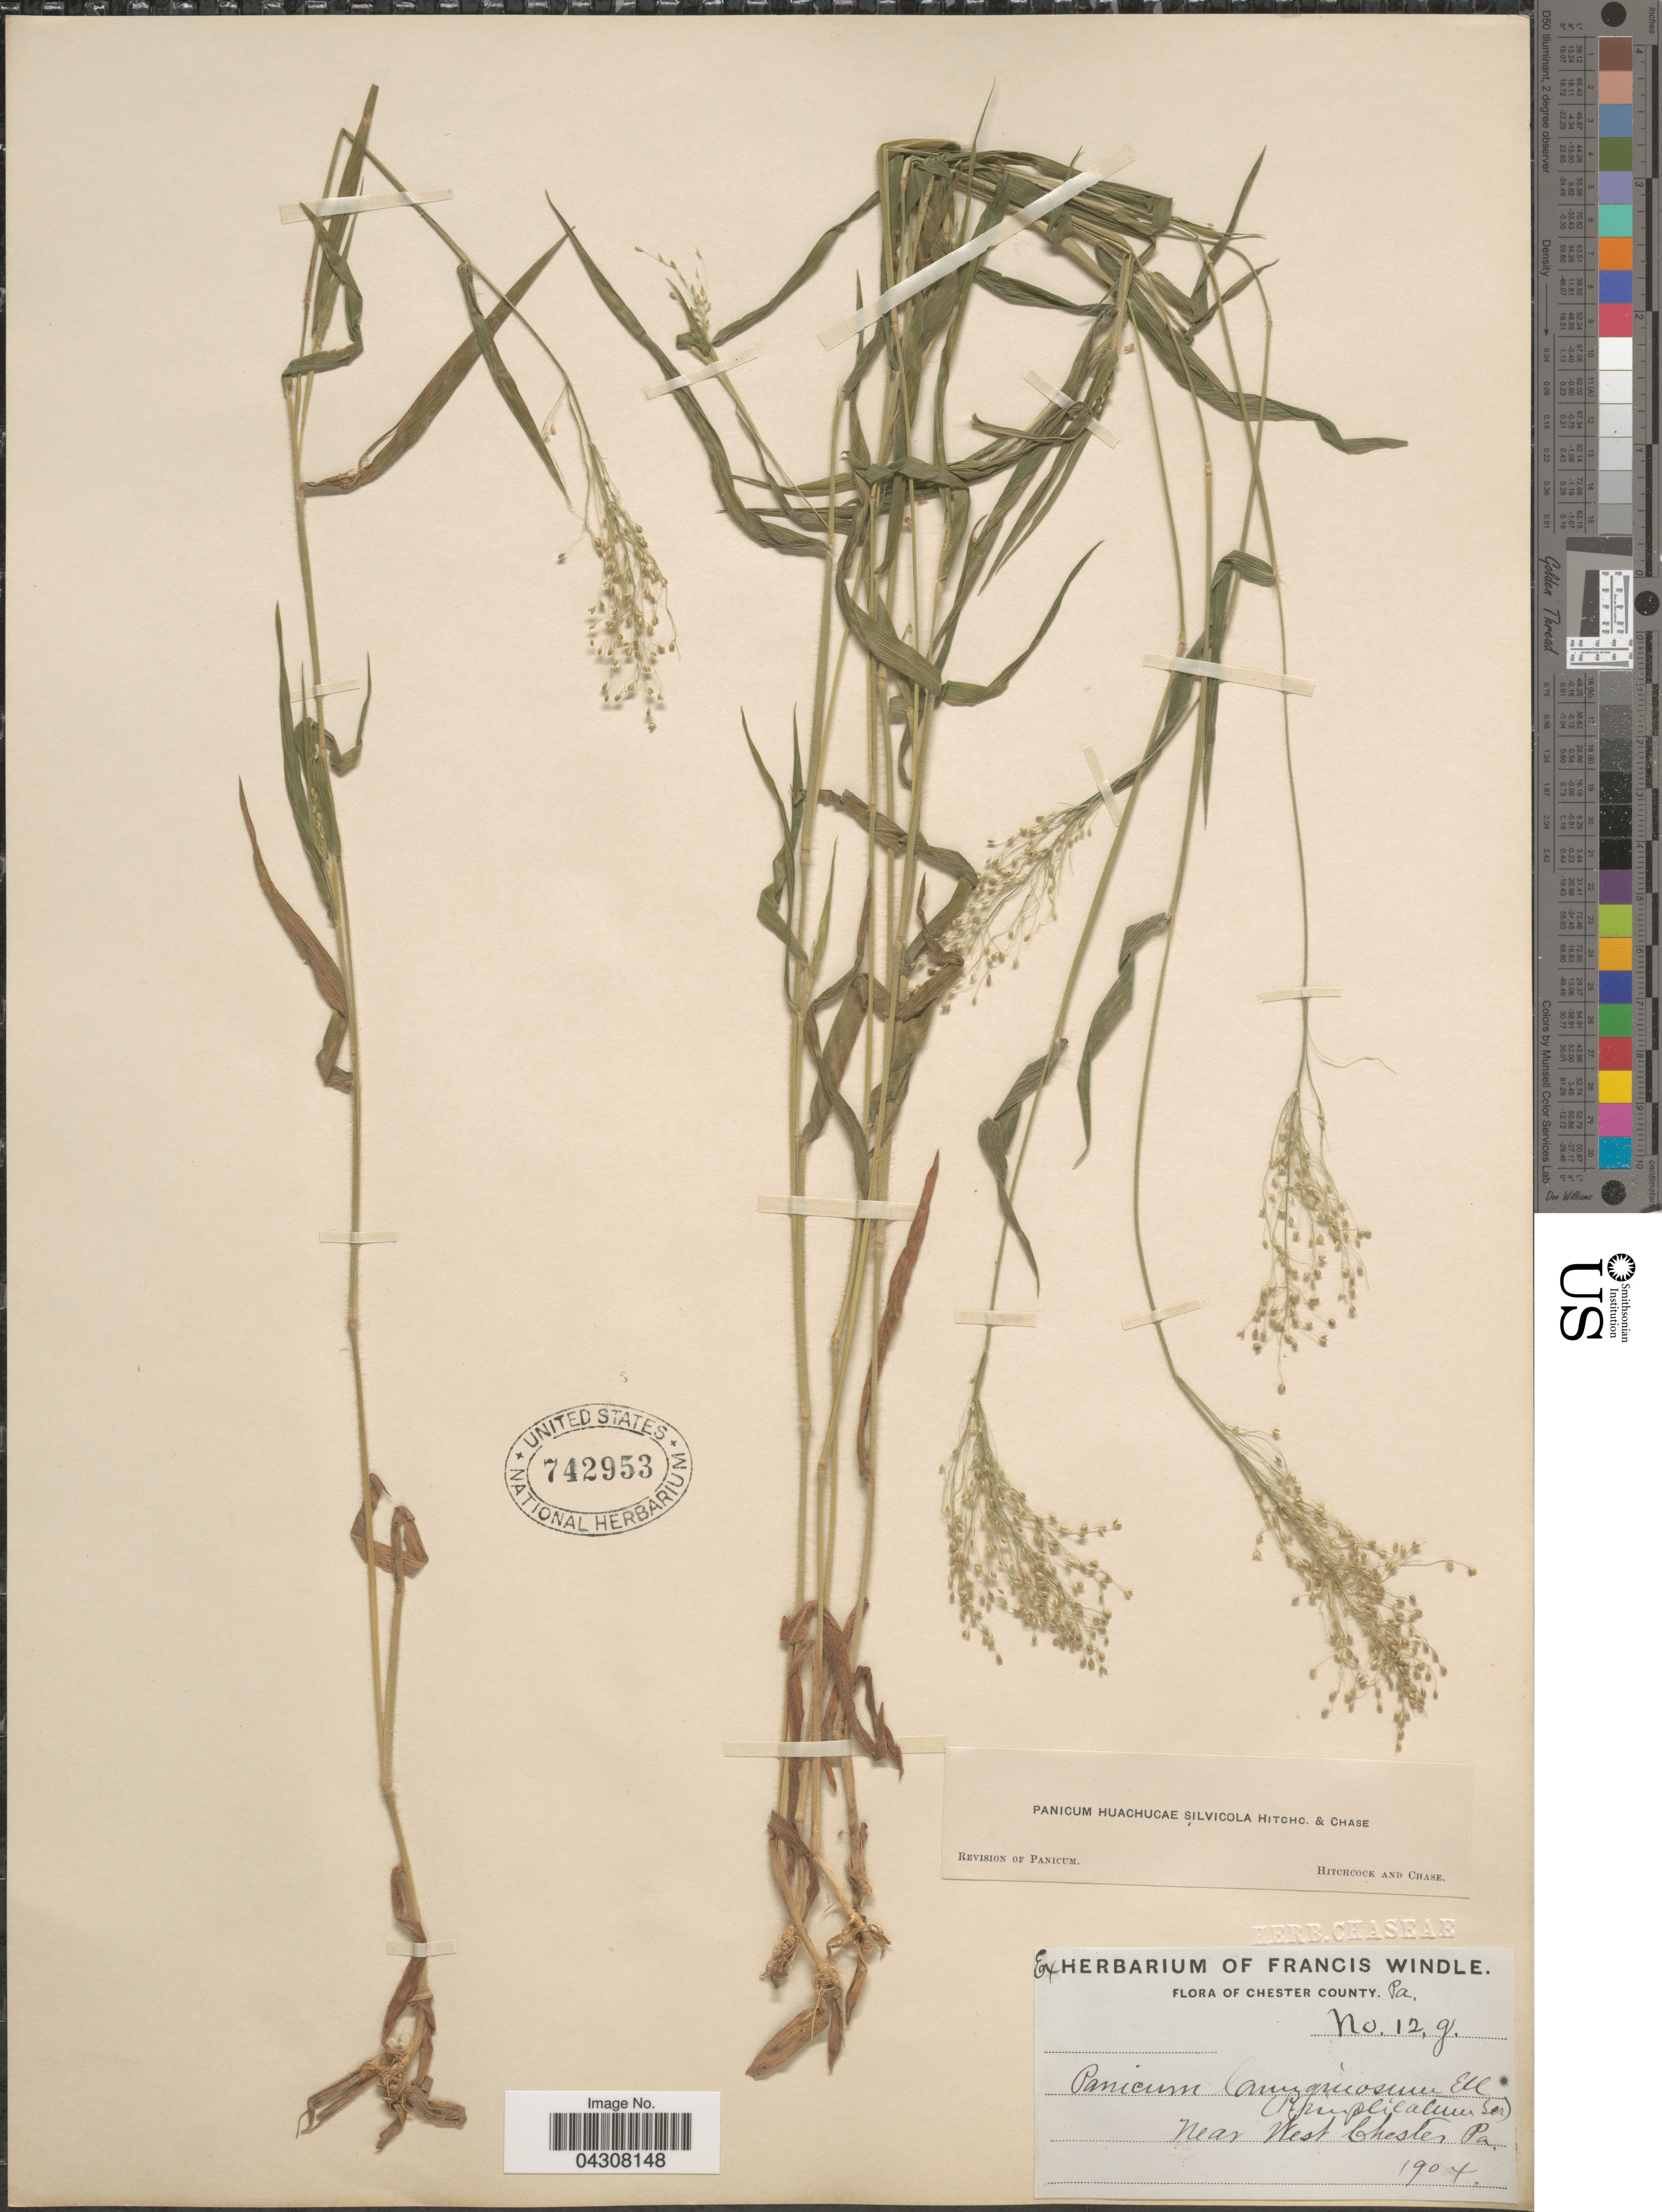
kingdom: Plantae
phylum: Tracheophyta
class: Liliopsida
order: Poales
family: Poaceae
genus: Dichanthelium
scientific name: Dichanthelium acuminatum var. acuminatum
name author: (Sw.) Gould & C.A. Clark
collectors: ex herb. F. Windle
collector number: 12g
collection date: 1904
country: United States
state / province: Pennsylvania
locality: Chester County. Near West Chester.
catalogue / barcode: US 742953